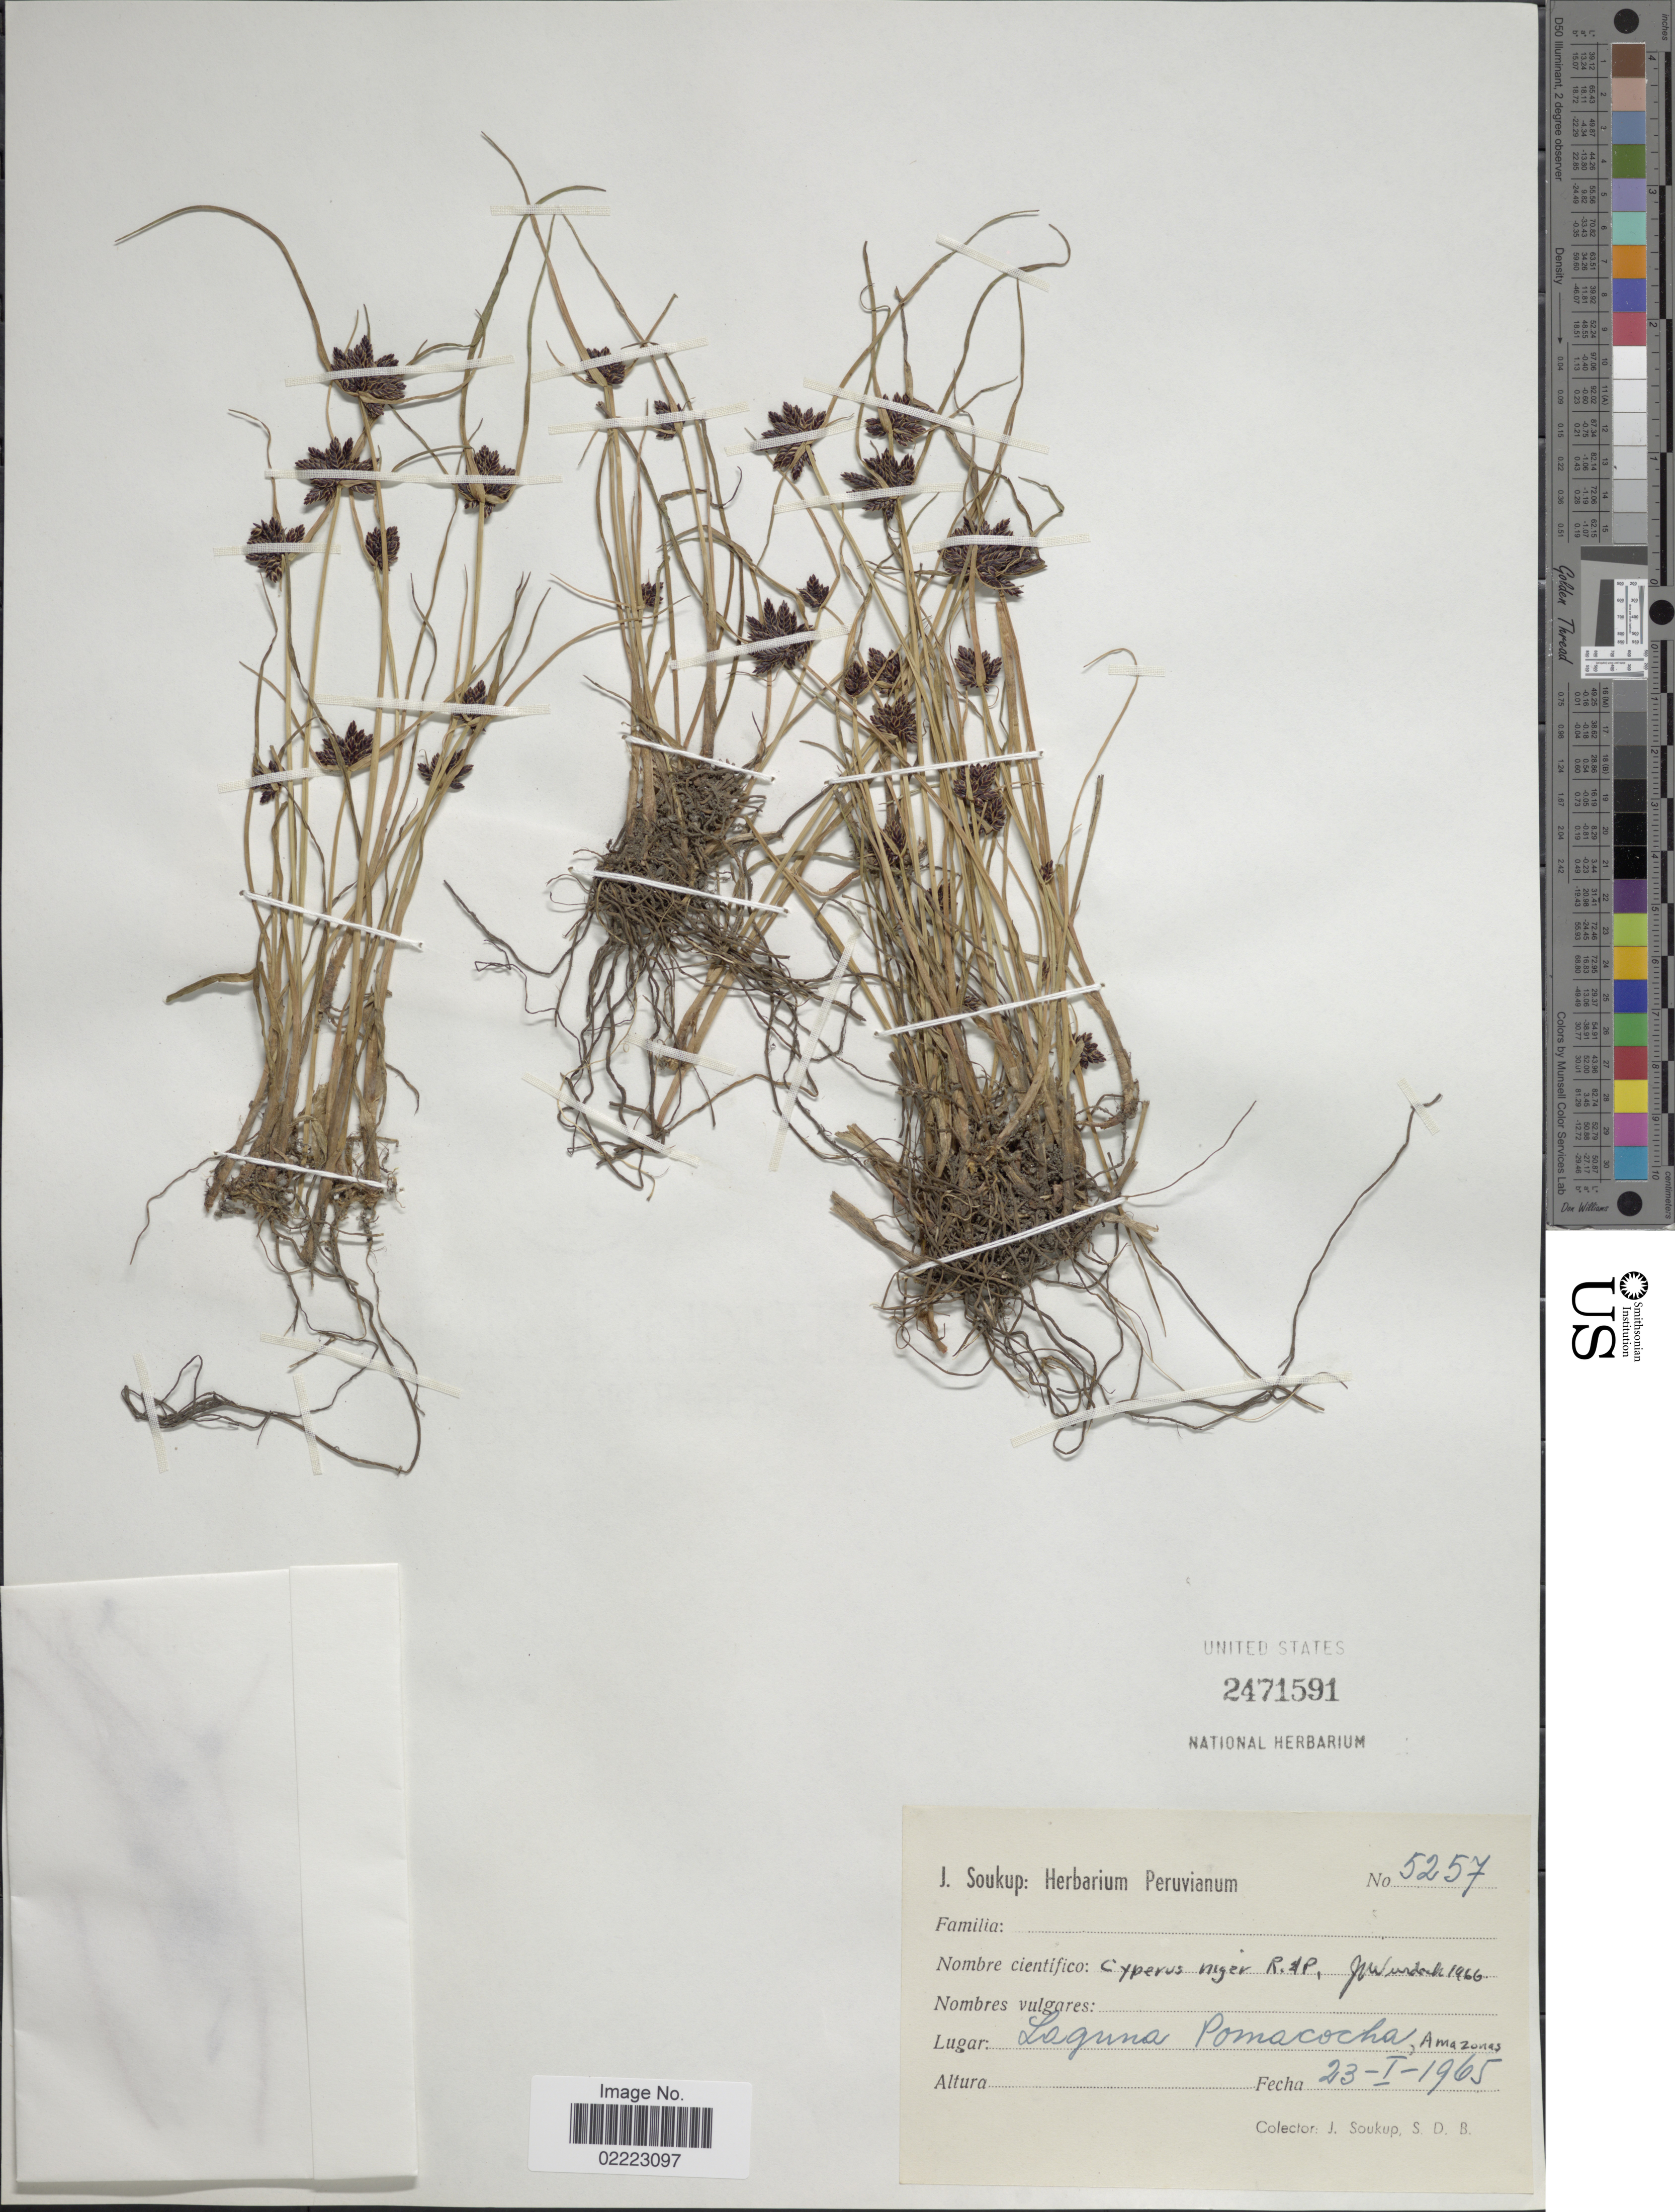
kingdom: Plantae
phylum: Tracheophyta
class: Liliopsida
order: Poales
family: Cyperaceae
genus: Cyperus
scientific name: Cyperus niger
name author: Ruiz & Pav.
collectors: J. Soukup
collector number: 5257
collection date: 1965-01-23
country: Peru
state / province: Amazonas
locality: Laguna Pomacocha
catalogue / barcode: US 2471591